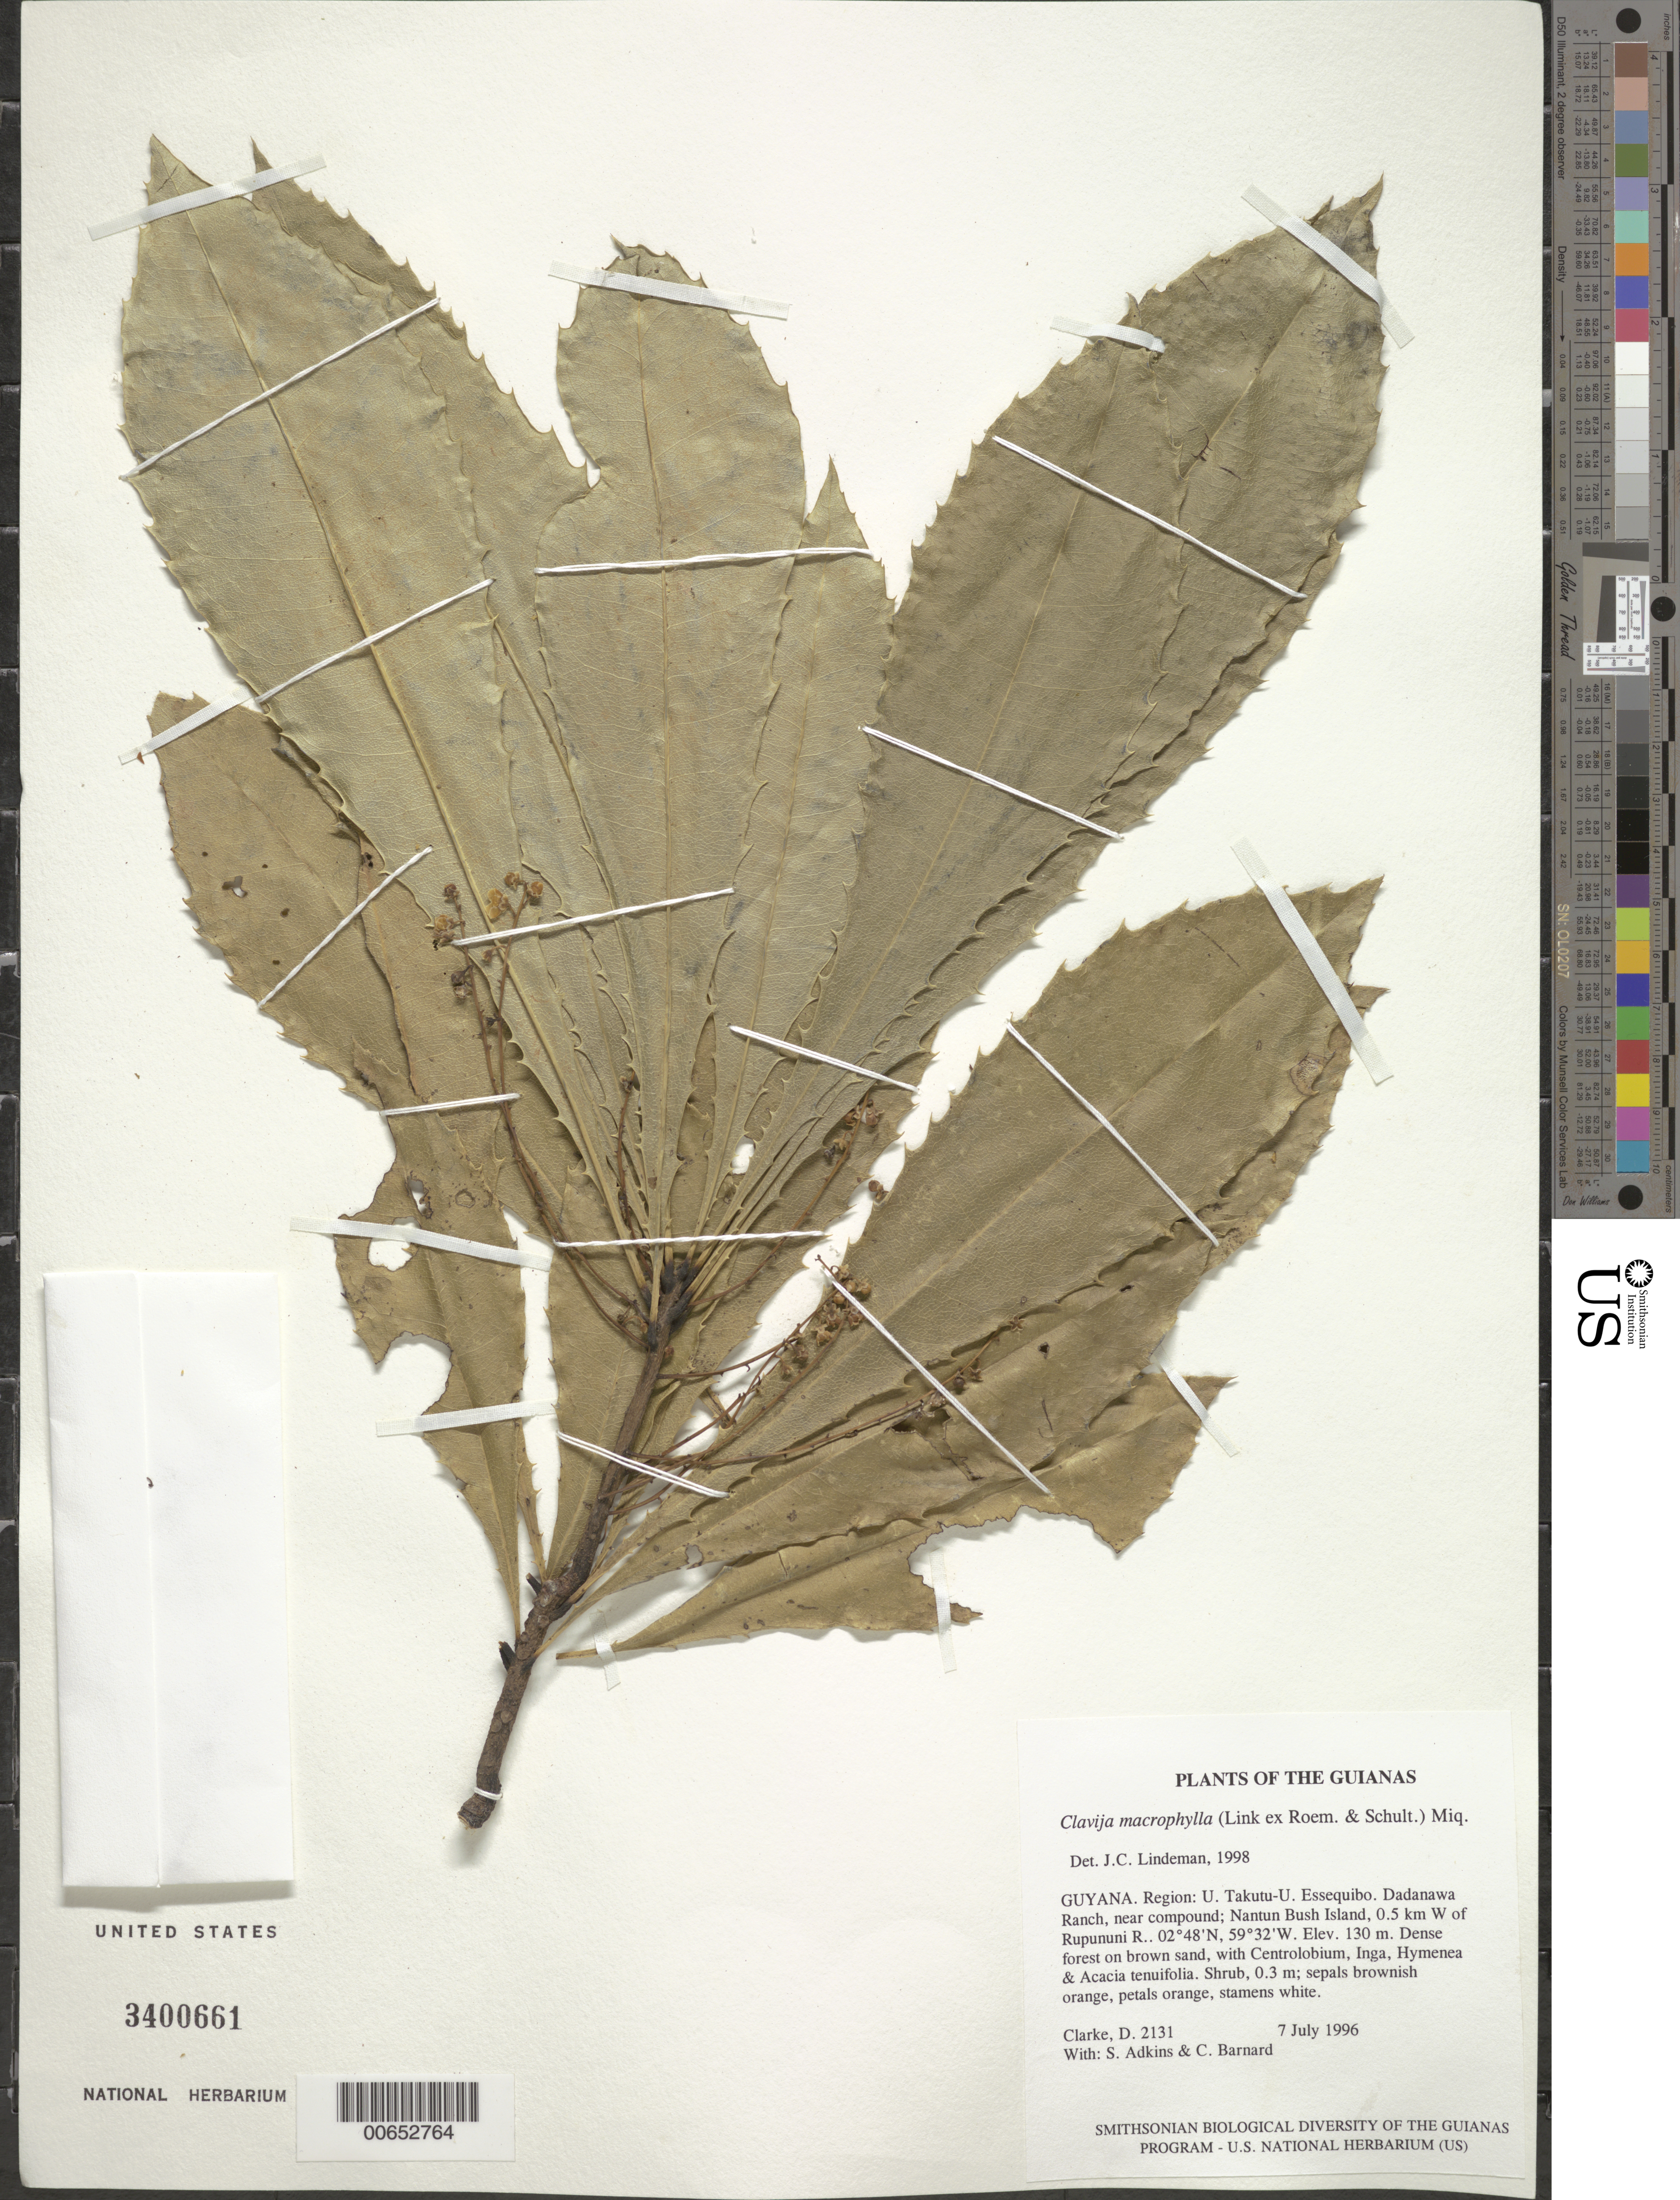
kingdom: Plantae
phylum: Tracheophyta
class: Magnoliopsida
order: Ericales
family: Primulaceae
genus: Clavija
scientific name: Clavija macrophylla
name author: (Link ex Roem. & Schult.) Miq.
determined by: Lindeman, J. C.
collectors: H. D. Clarke, S. Adkins & C. Bernard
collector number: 2131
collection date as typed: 7 July 1996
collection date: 1996-07-07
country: Guyana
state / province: U. Takutu-U. Essequibo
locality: Dadanawa Ranch, near compound; Nantun Bush Island, 0.5 km W of Rupununi R.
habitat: Dense forest on brown sand, with Centrolobium, Inga, Hymenea & Acacia tenuifolia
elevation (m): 130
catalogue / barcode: US 3400661